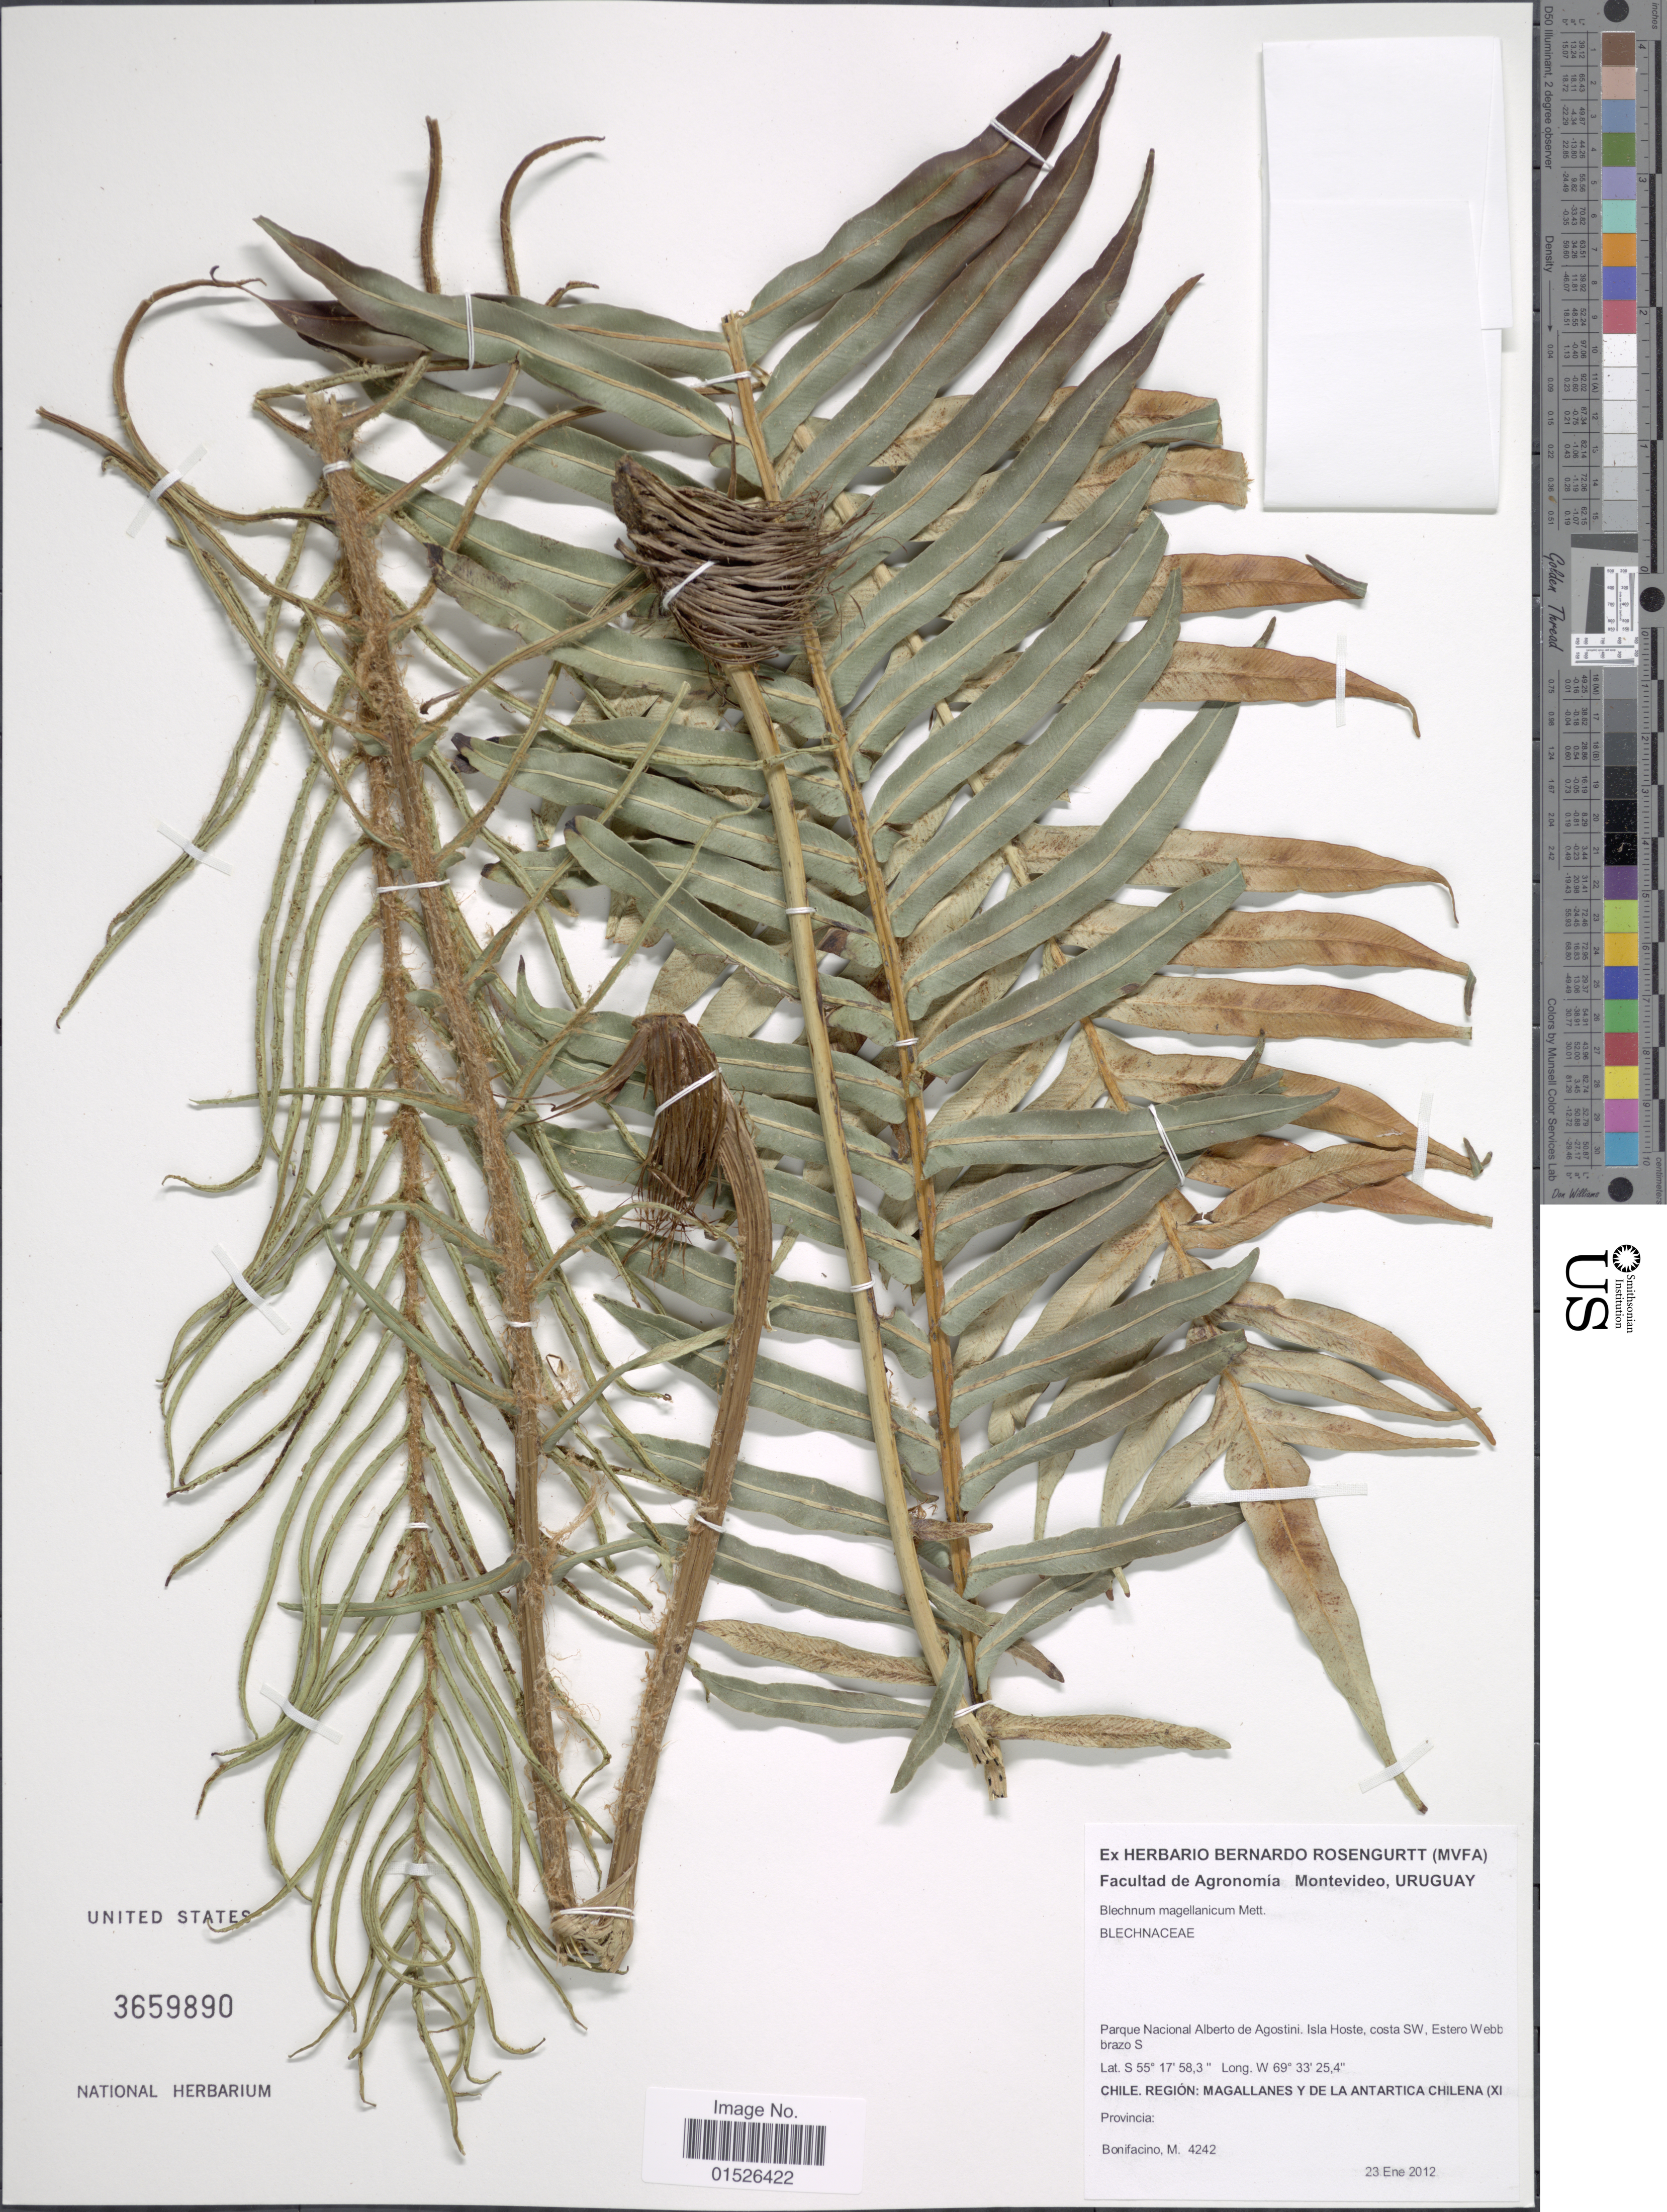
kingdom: Plantae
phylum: Tracheophyta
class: Polypodiopsida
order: Polypodiales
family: Blechnaceae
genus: Blechnum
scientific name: Blechnum magellanicum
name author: Mett.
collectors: M. Bonifacino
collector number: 4242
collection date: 2012-01-23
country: Chile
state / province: Magallanes y de la Antártica Chilena (XII)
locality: Parque Nacional Alberto de Agostini, Isla Hoste, costa SW, Estero Web brazo S.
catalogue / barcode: US 3659890